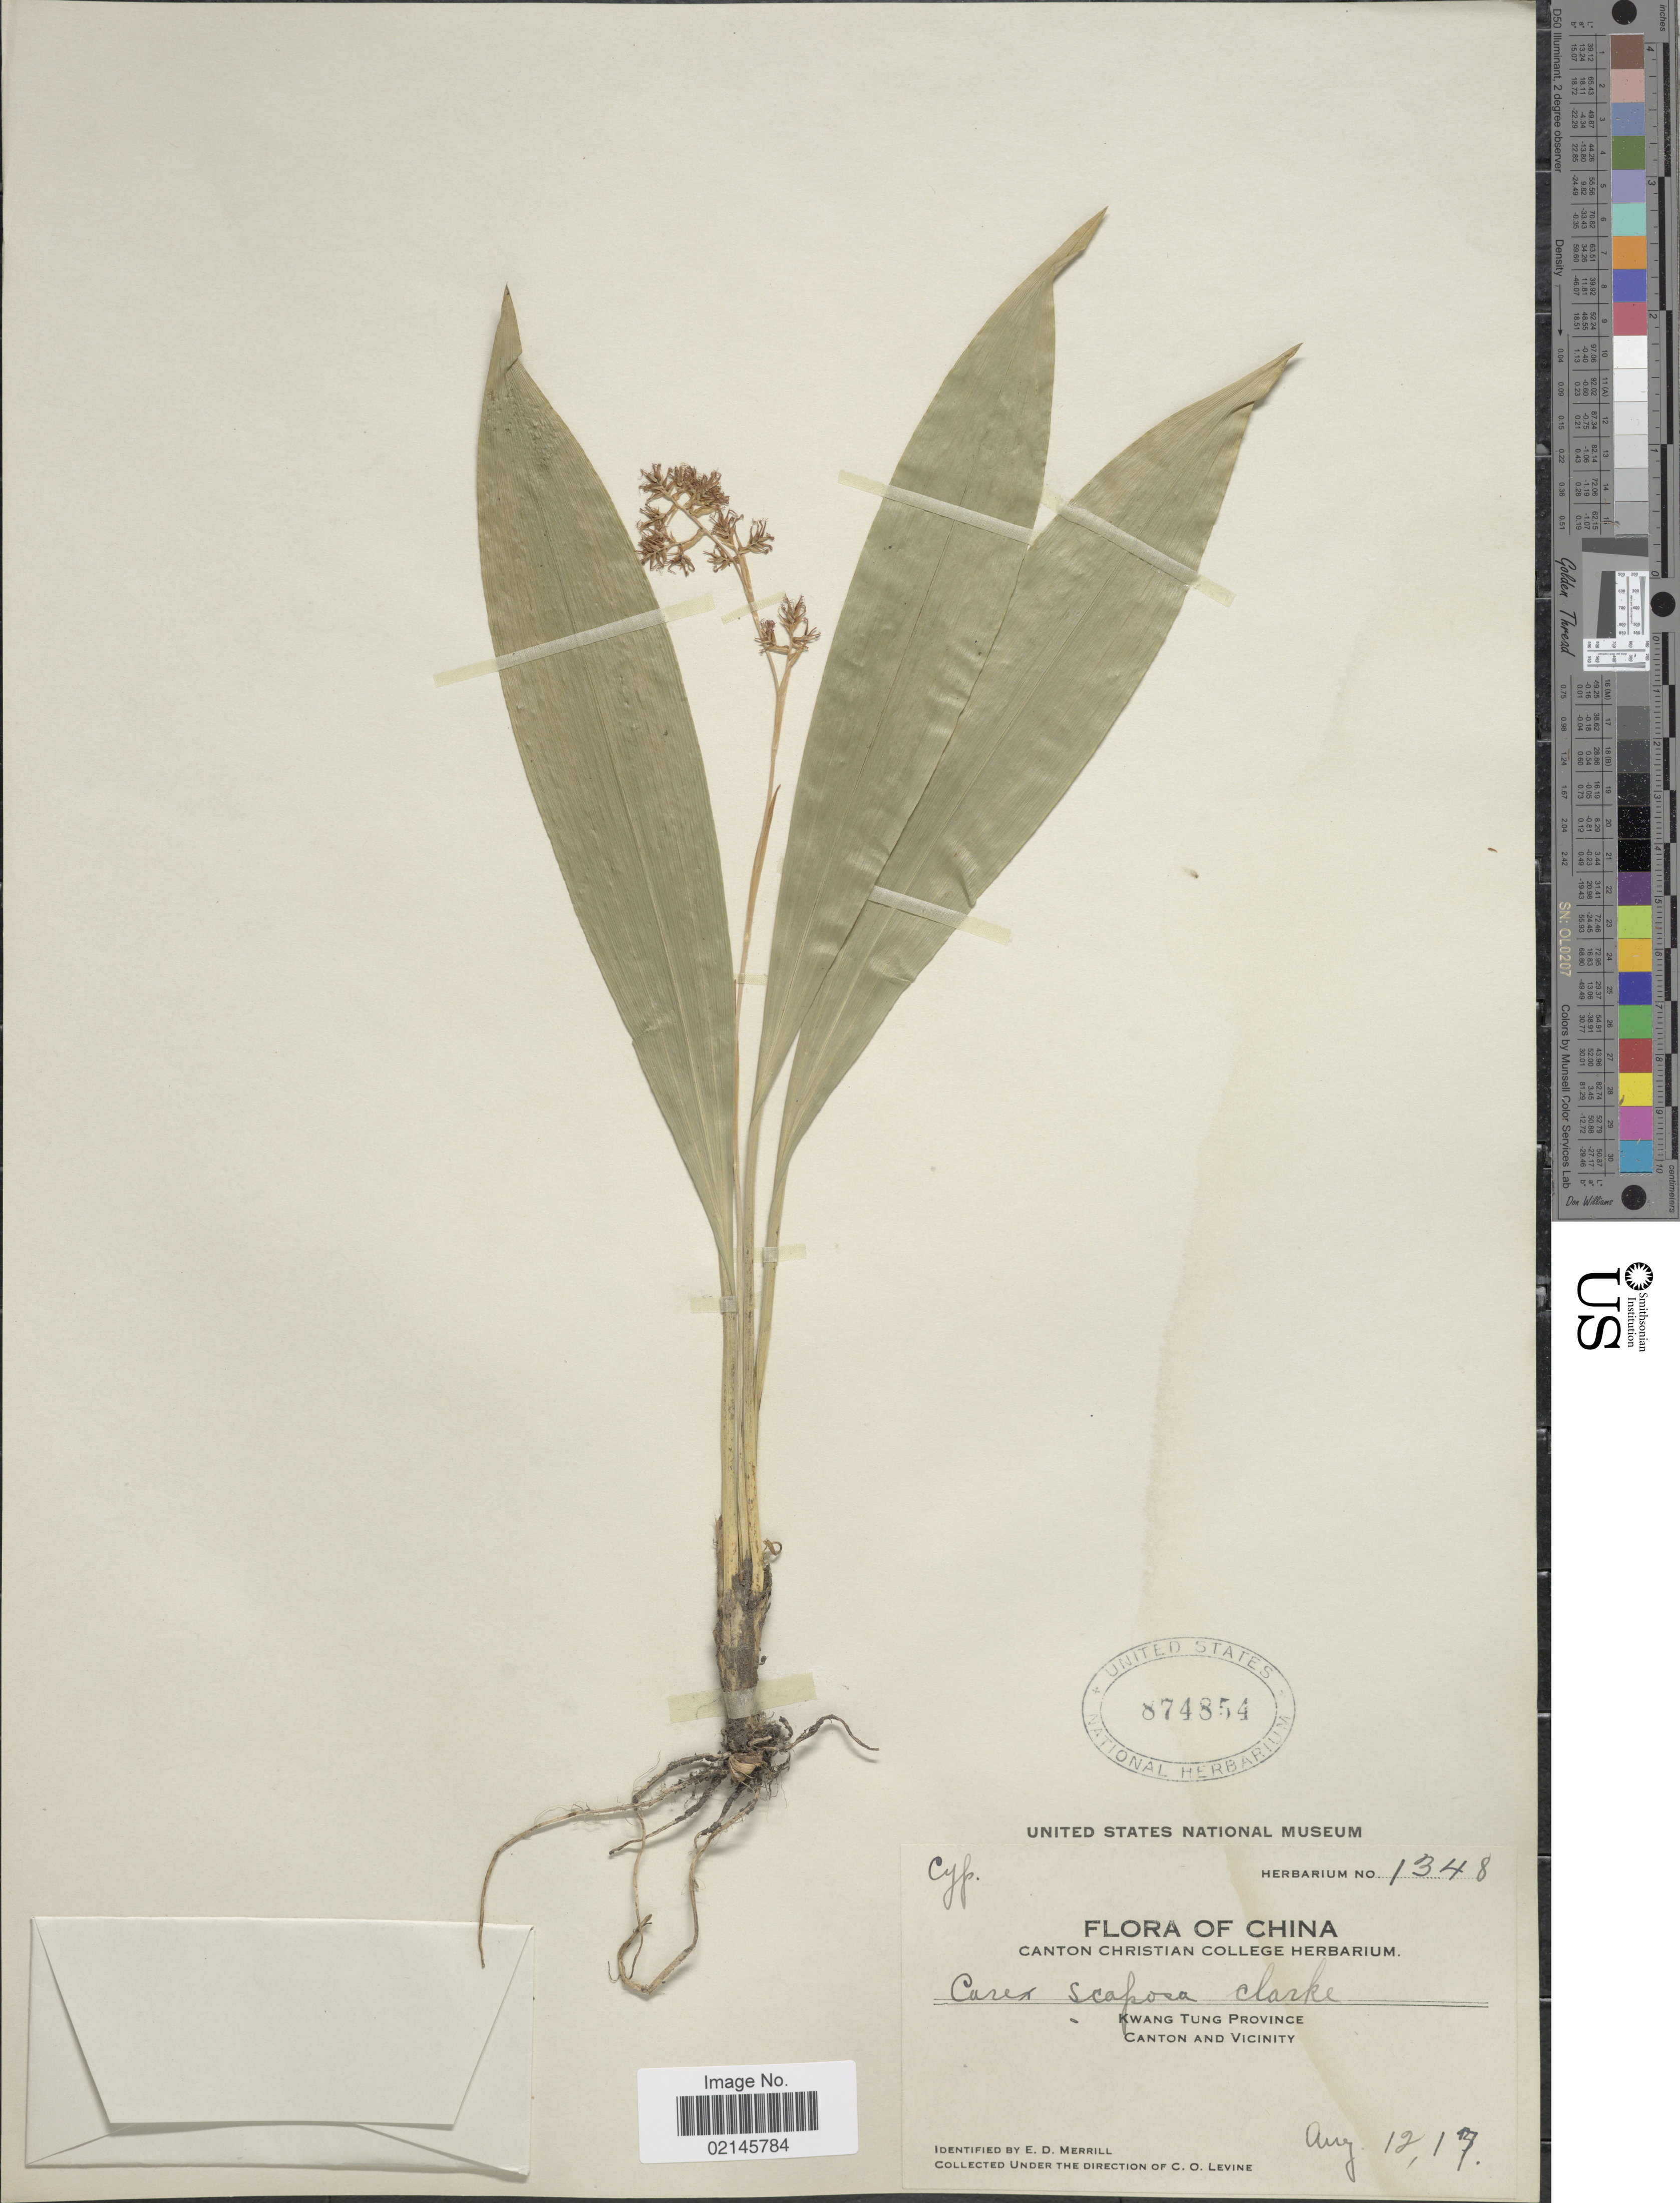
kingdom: Plantae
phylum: Tracheophyta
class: Liliopsida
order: Poales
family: Cyperaceae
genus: Carex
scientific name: Carex scaposa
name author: C.B. Clarke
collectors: C. O. Levine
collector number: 1348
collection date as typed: Transcribed d/m/y: 12/8/17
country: China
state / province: Guangdong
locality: Kwang Tung Province. Canton and Vicinity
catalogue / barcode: US 874854